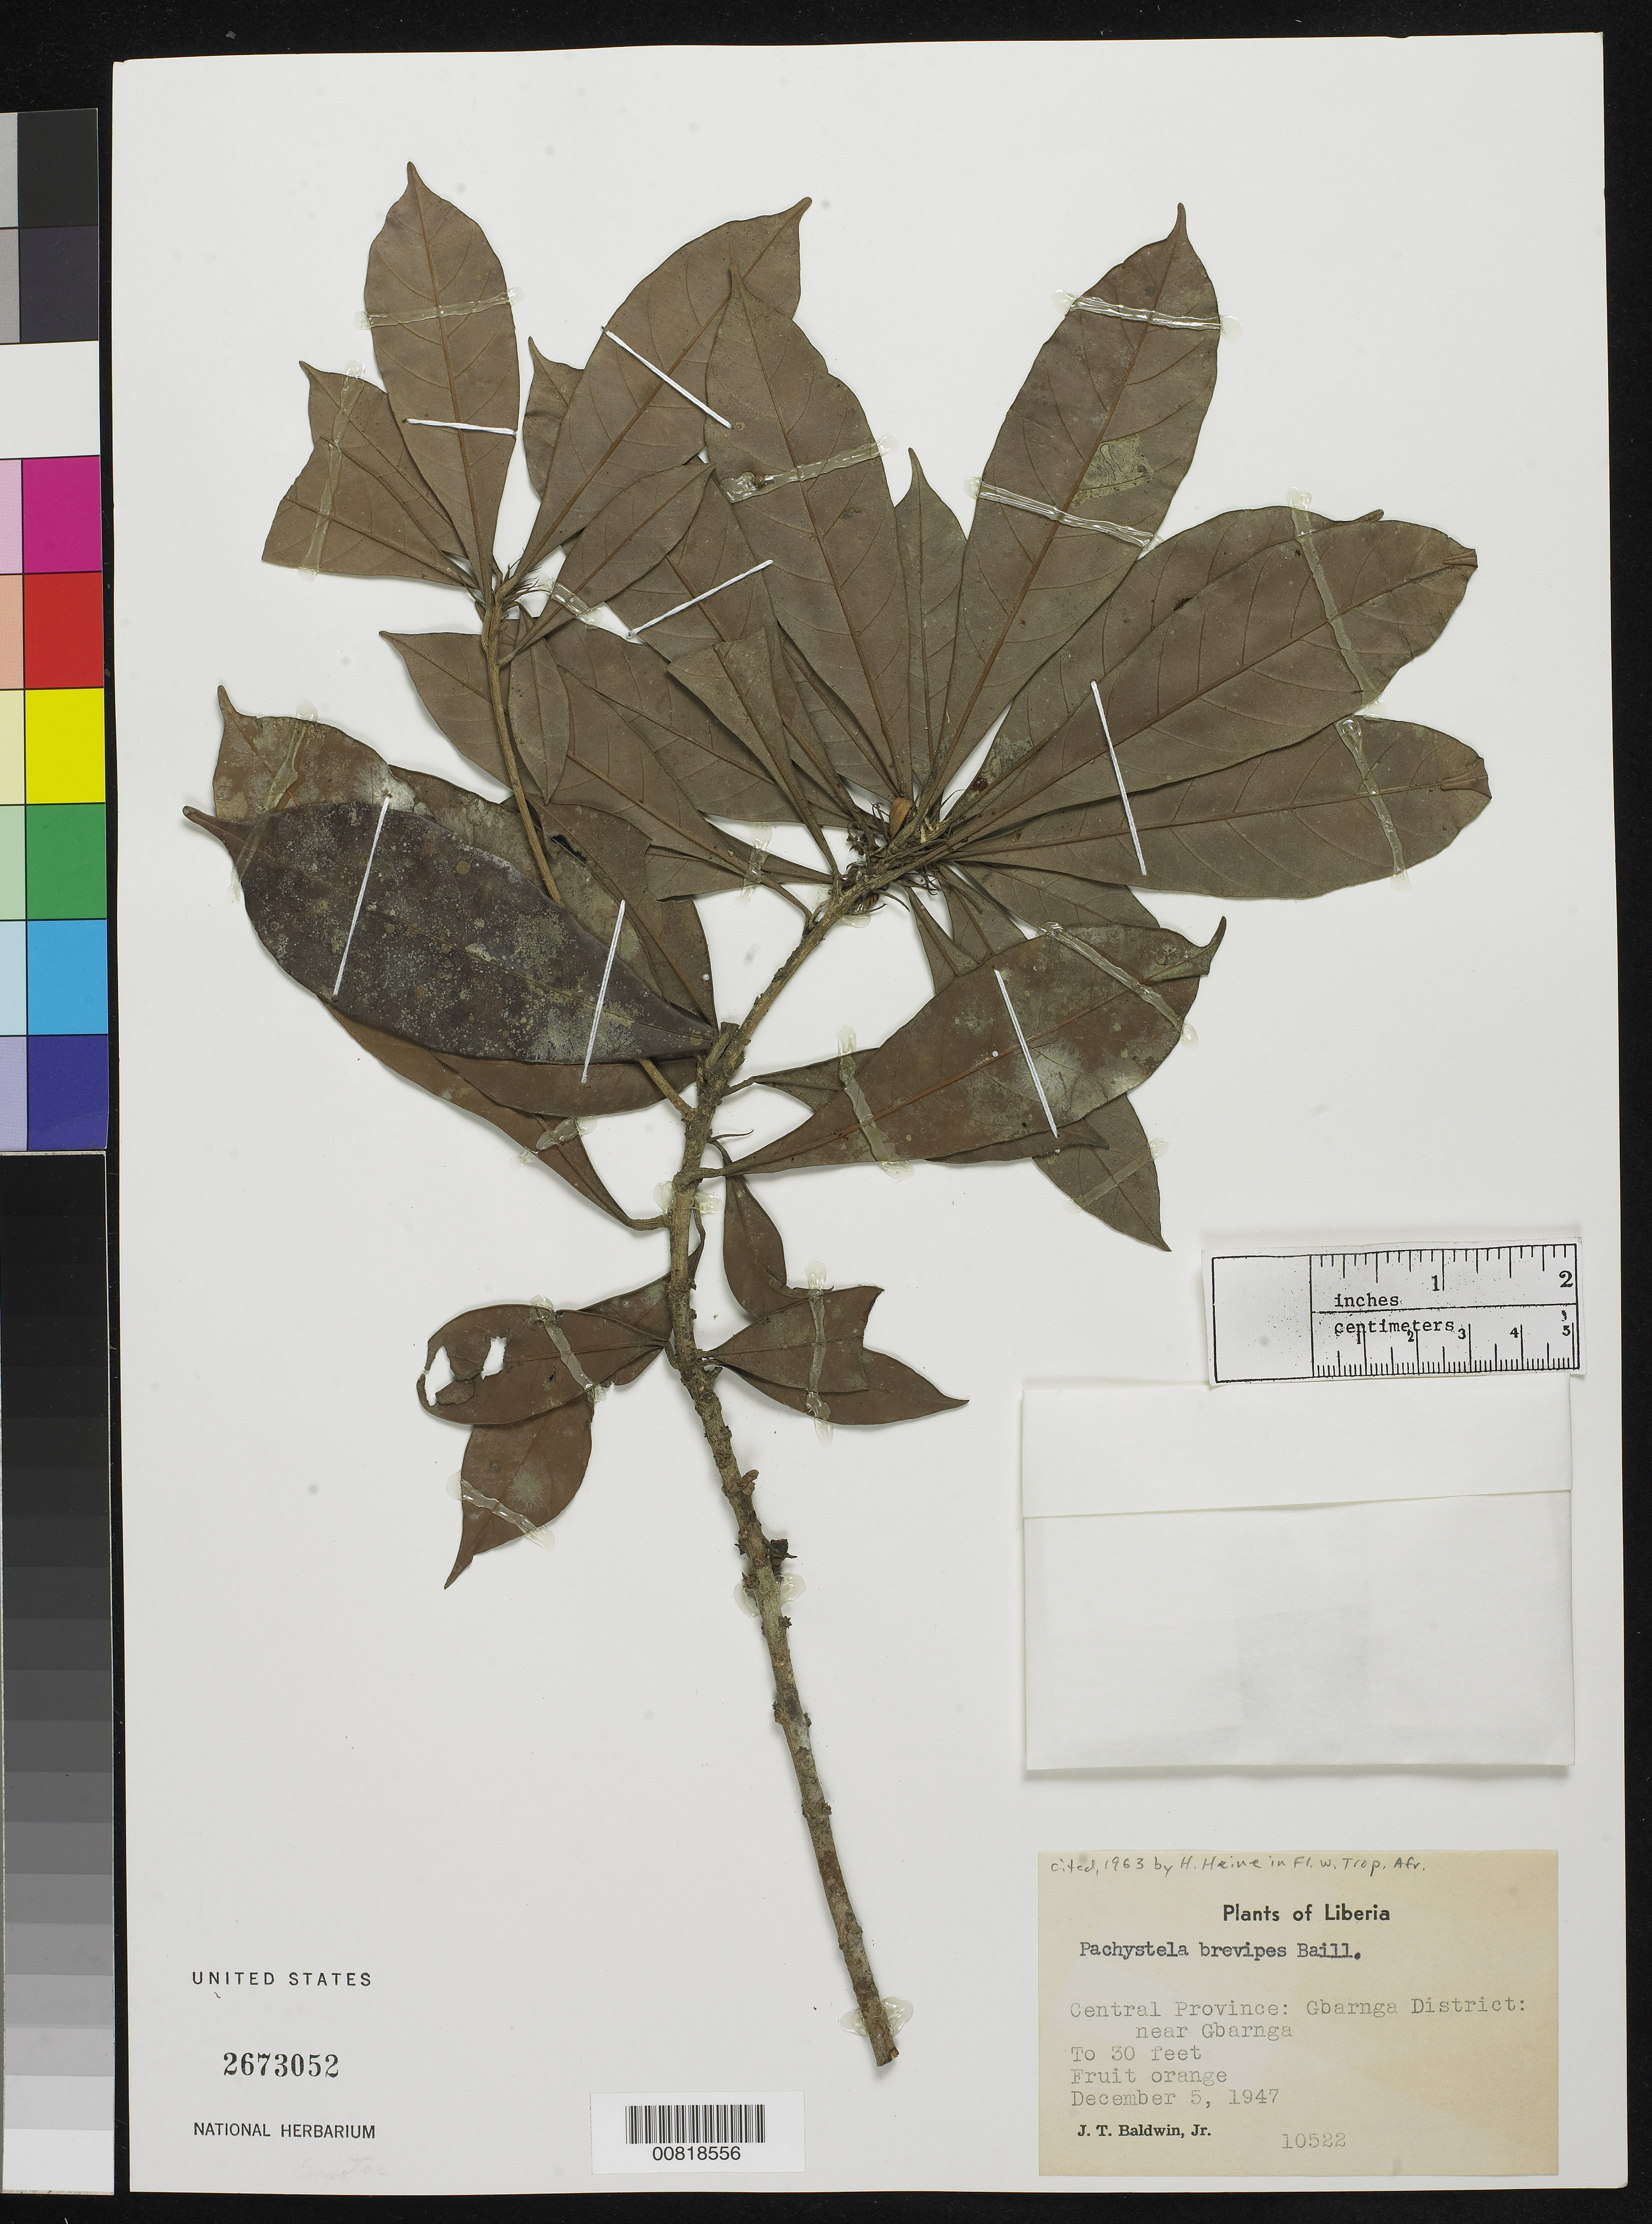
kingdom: Plantae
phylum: Tracheophyta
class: Magnoliopsida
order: Ericales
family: Sapotaceae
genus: Synsepalum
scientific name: Synsepalum brevipes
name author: (Baker) T.D. Penn.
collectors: J. T. Baldwin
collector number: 10522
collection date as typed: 5 Dec 1947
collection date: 1947-12-05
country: Liberia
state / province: Bong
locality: Central Province: Gbarnga District, near Gbarnga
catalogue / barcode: US 2673052